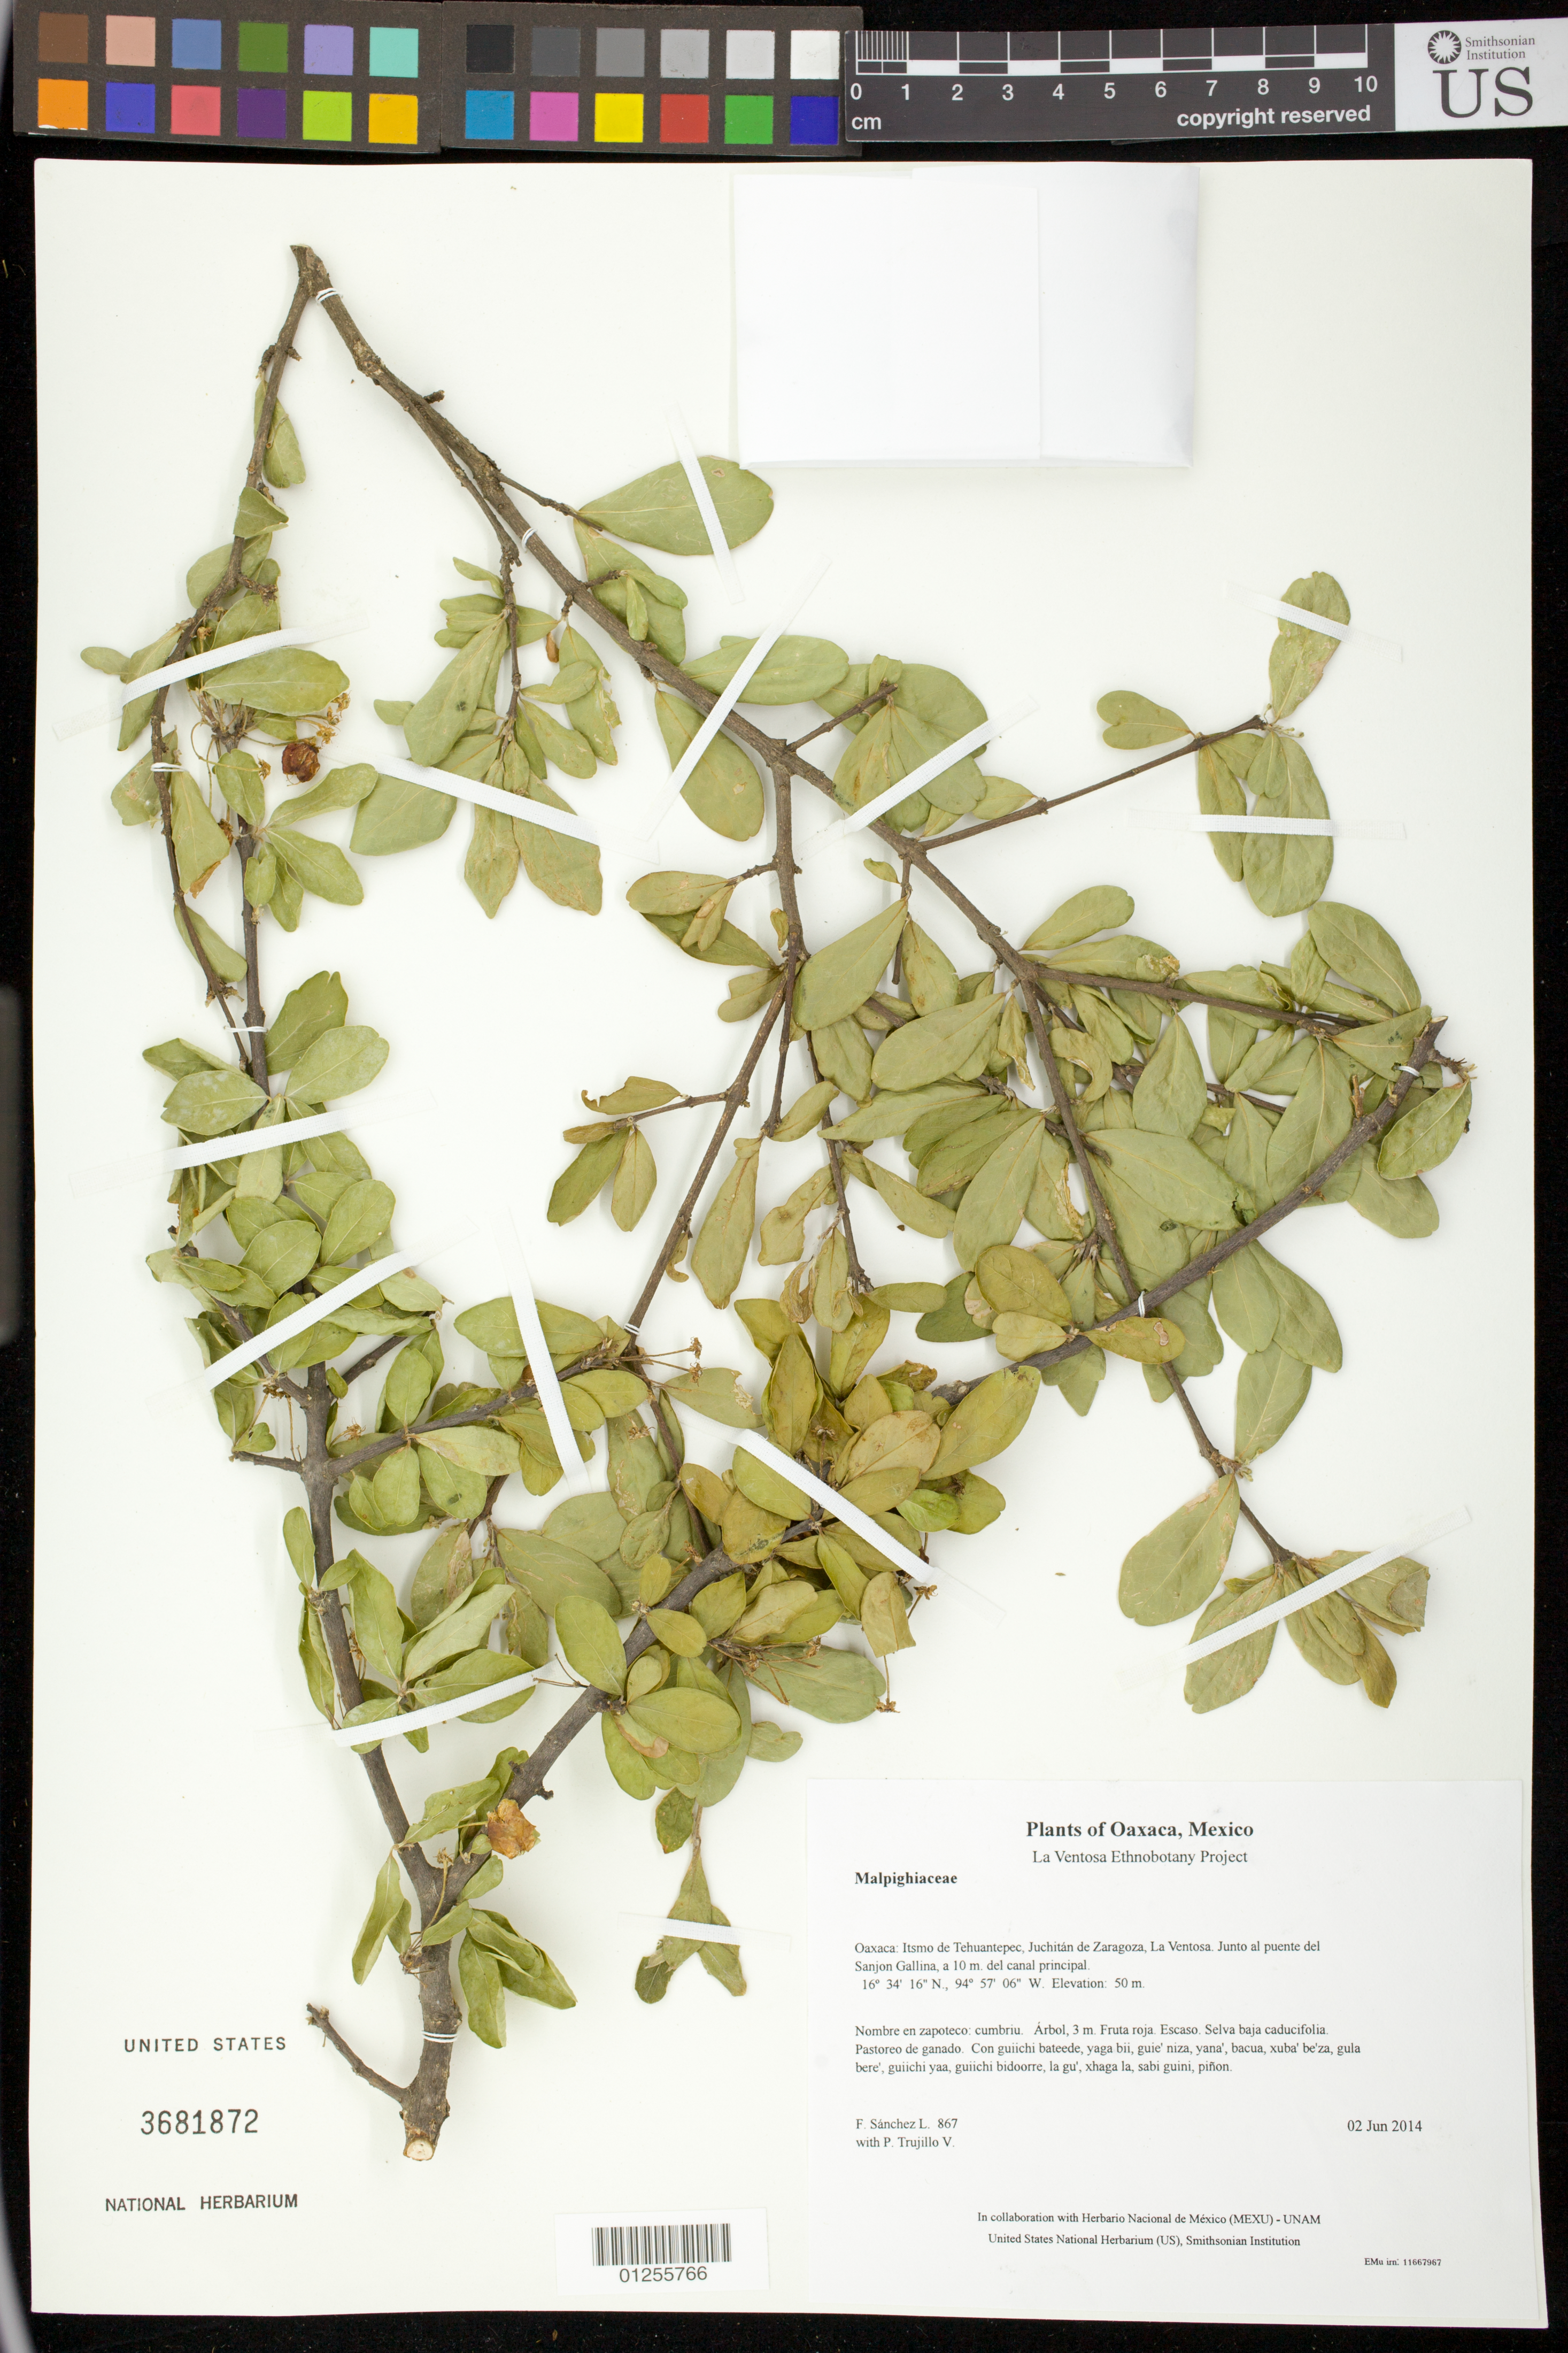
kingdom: Plantae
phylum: Tracheophyta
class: Magnoliopsida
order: Malpighiales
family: Malpighiaceae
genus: Malpighia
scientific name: Malpighia emarginata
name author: DC.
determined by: Velasco G., Kenia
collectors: F. Sánchez L. & P. Trujillo V.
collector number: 867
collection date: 2014-06-02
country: Mexico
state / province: Oaxaca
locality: Itsmo de Tehuantepec, Juchitán de Zaragoza, La Ventosa. Junto al puente del Sanjon Gallina, a 10 m. del canal principal.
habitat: Selva baja caducifolia. Pastoreo de ganado.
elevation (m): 50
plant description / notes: JEBOT, MEXU, SERO, US; Yaga. 3 m. Cuaananaxhi naxiña'. Huaxie'.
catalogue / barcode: US 3681872